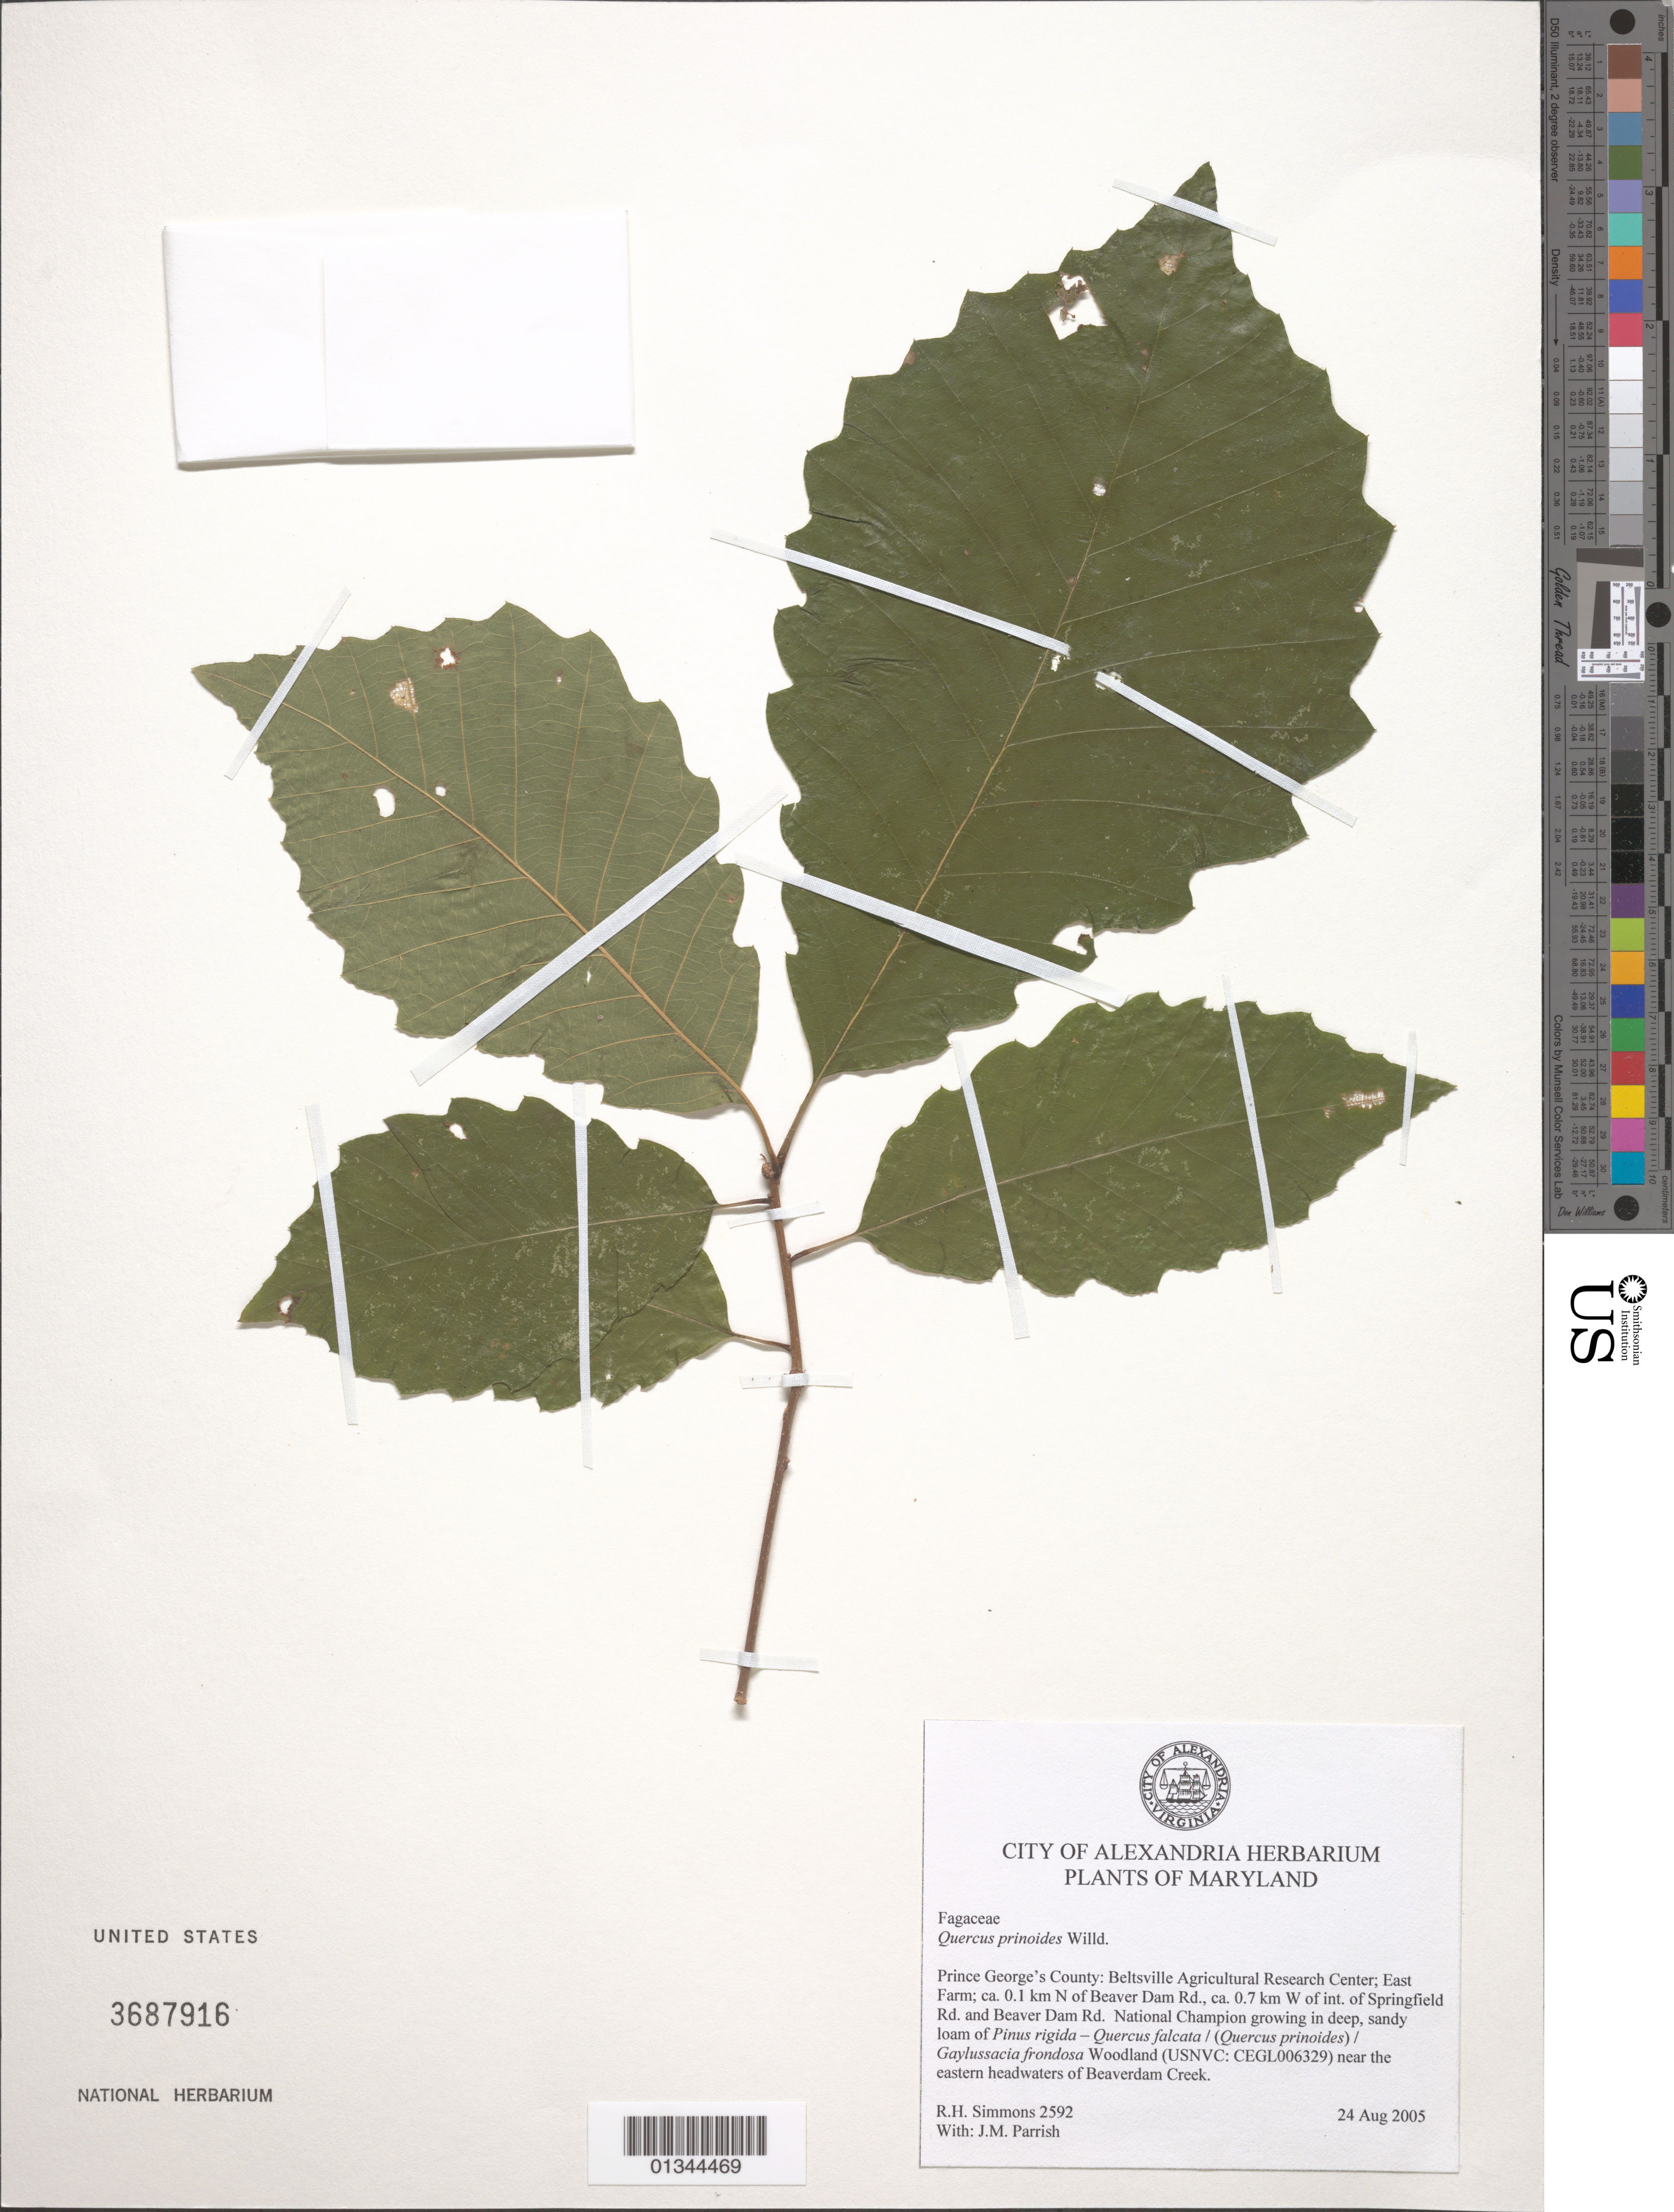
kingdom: Plantae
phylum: Tracheophyta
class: Magnoliopsida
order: Fagales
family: Fagaceae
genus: Quercus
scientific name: Quercus prinoides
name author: Willd.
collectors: R. H. Simmons & J. Parrish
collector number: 2592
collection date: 2005-08-24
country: United States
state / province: Maryland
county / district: Prince George's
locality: Beltsville Agricultural Research Center; East Farm; ca. 0.1 km N of Beaver Dam Rd., ca. 0.7 km W of int. of Springfield Rd. and Beaver Dam Rd., near the eastern headwaters of Beaverdam Creek.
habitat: growing in deep, sandy loam.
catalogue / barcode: US 3687916